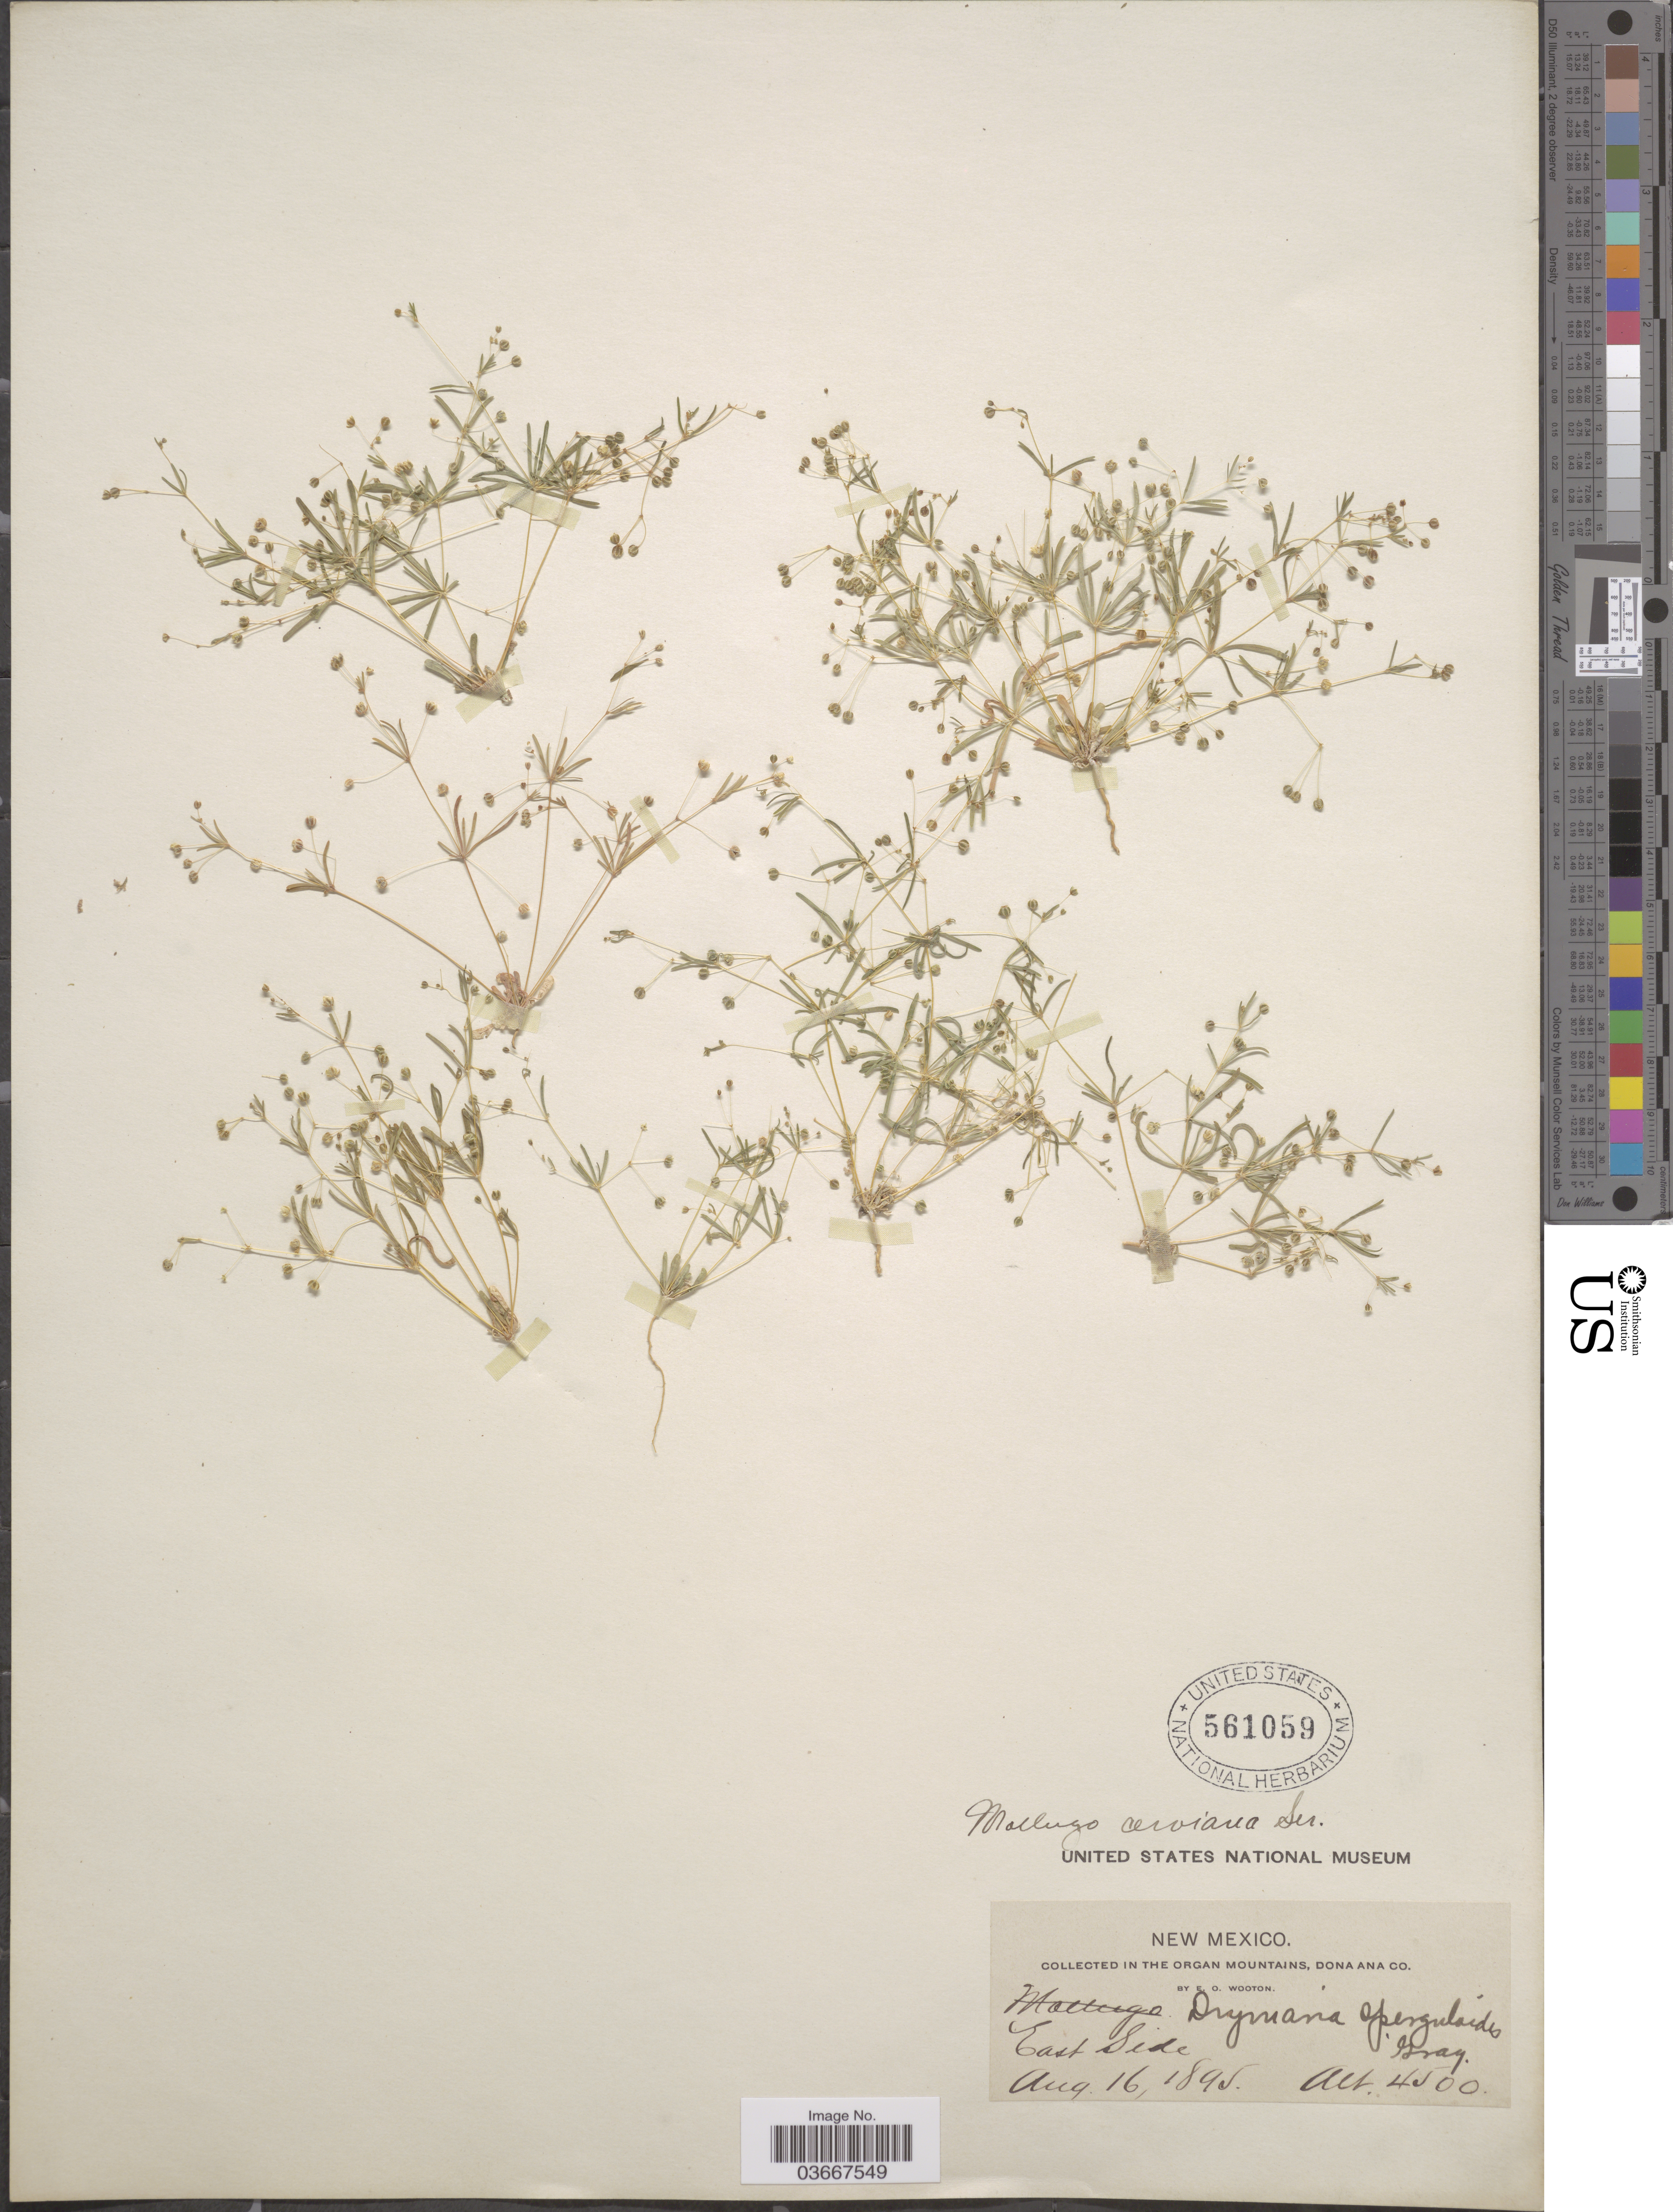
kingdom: Plantae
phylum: Tracheophyta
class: Magnoliopsida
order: Caryophyllales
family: Molluginaceae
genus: Hypertelis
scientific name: Hypertelis umbellata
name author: (Forssk.) Thulin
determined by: Strong, Mark T., (BOT), Smithsonian Institution - National Museum of Natural History (UNITED STATES)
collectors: E. O. Wooton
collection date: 1895-08-16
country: United States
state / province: New Mexico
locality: In the Organ Mountains, Dona Ana Co. East side.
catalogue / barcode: US 561059